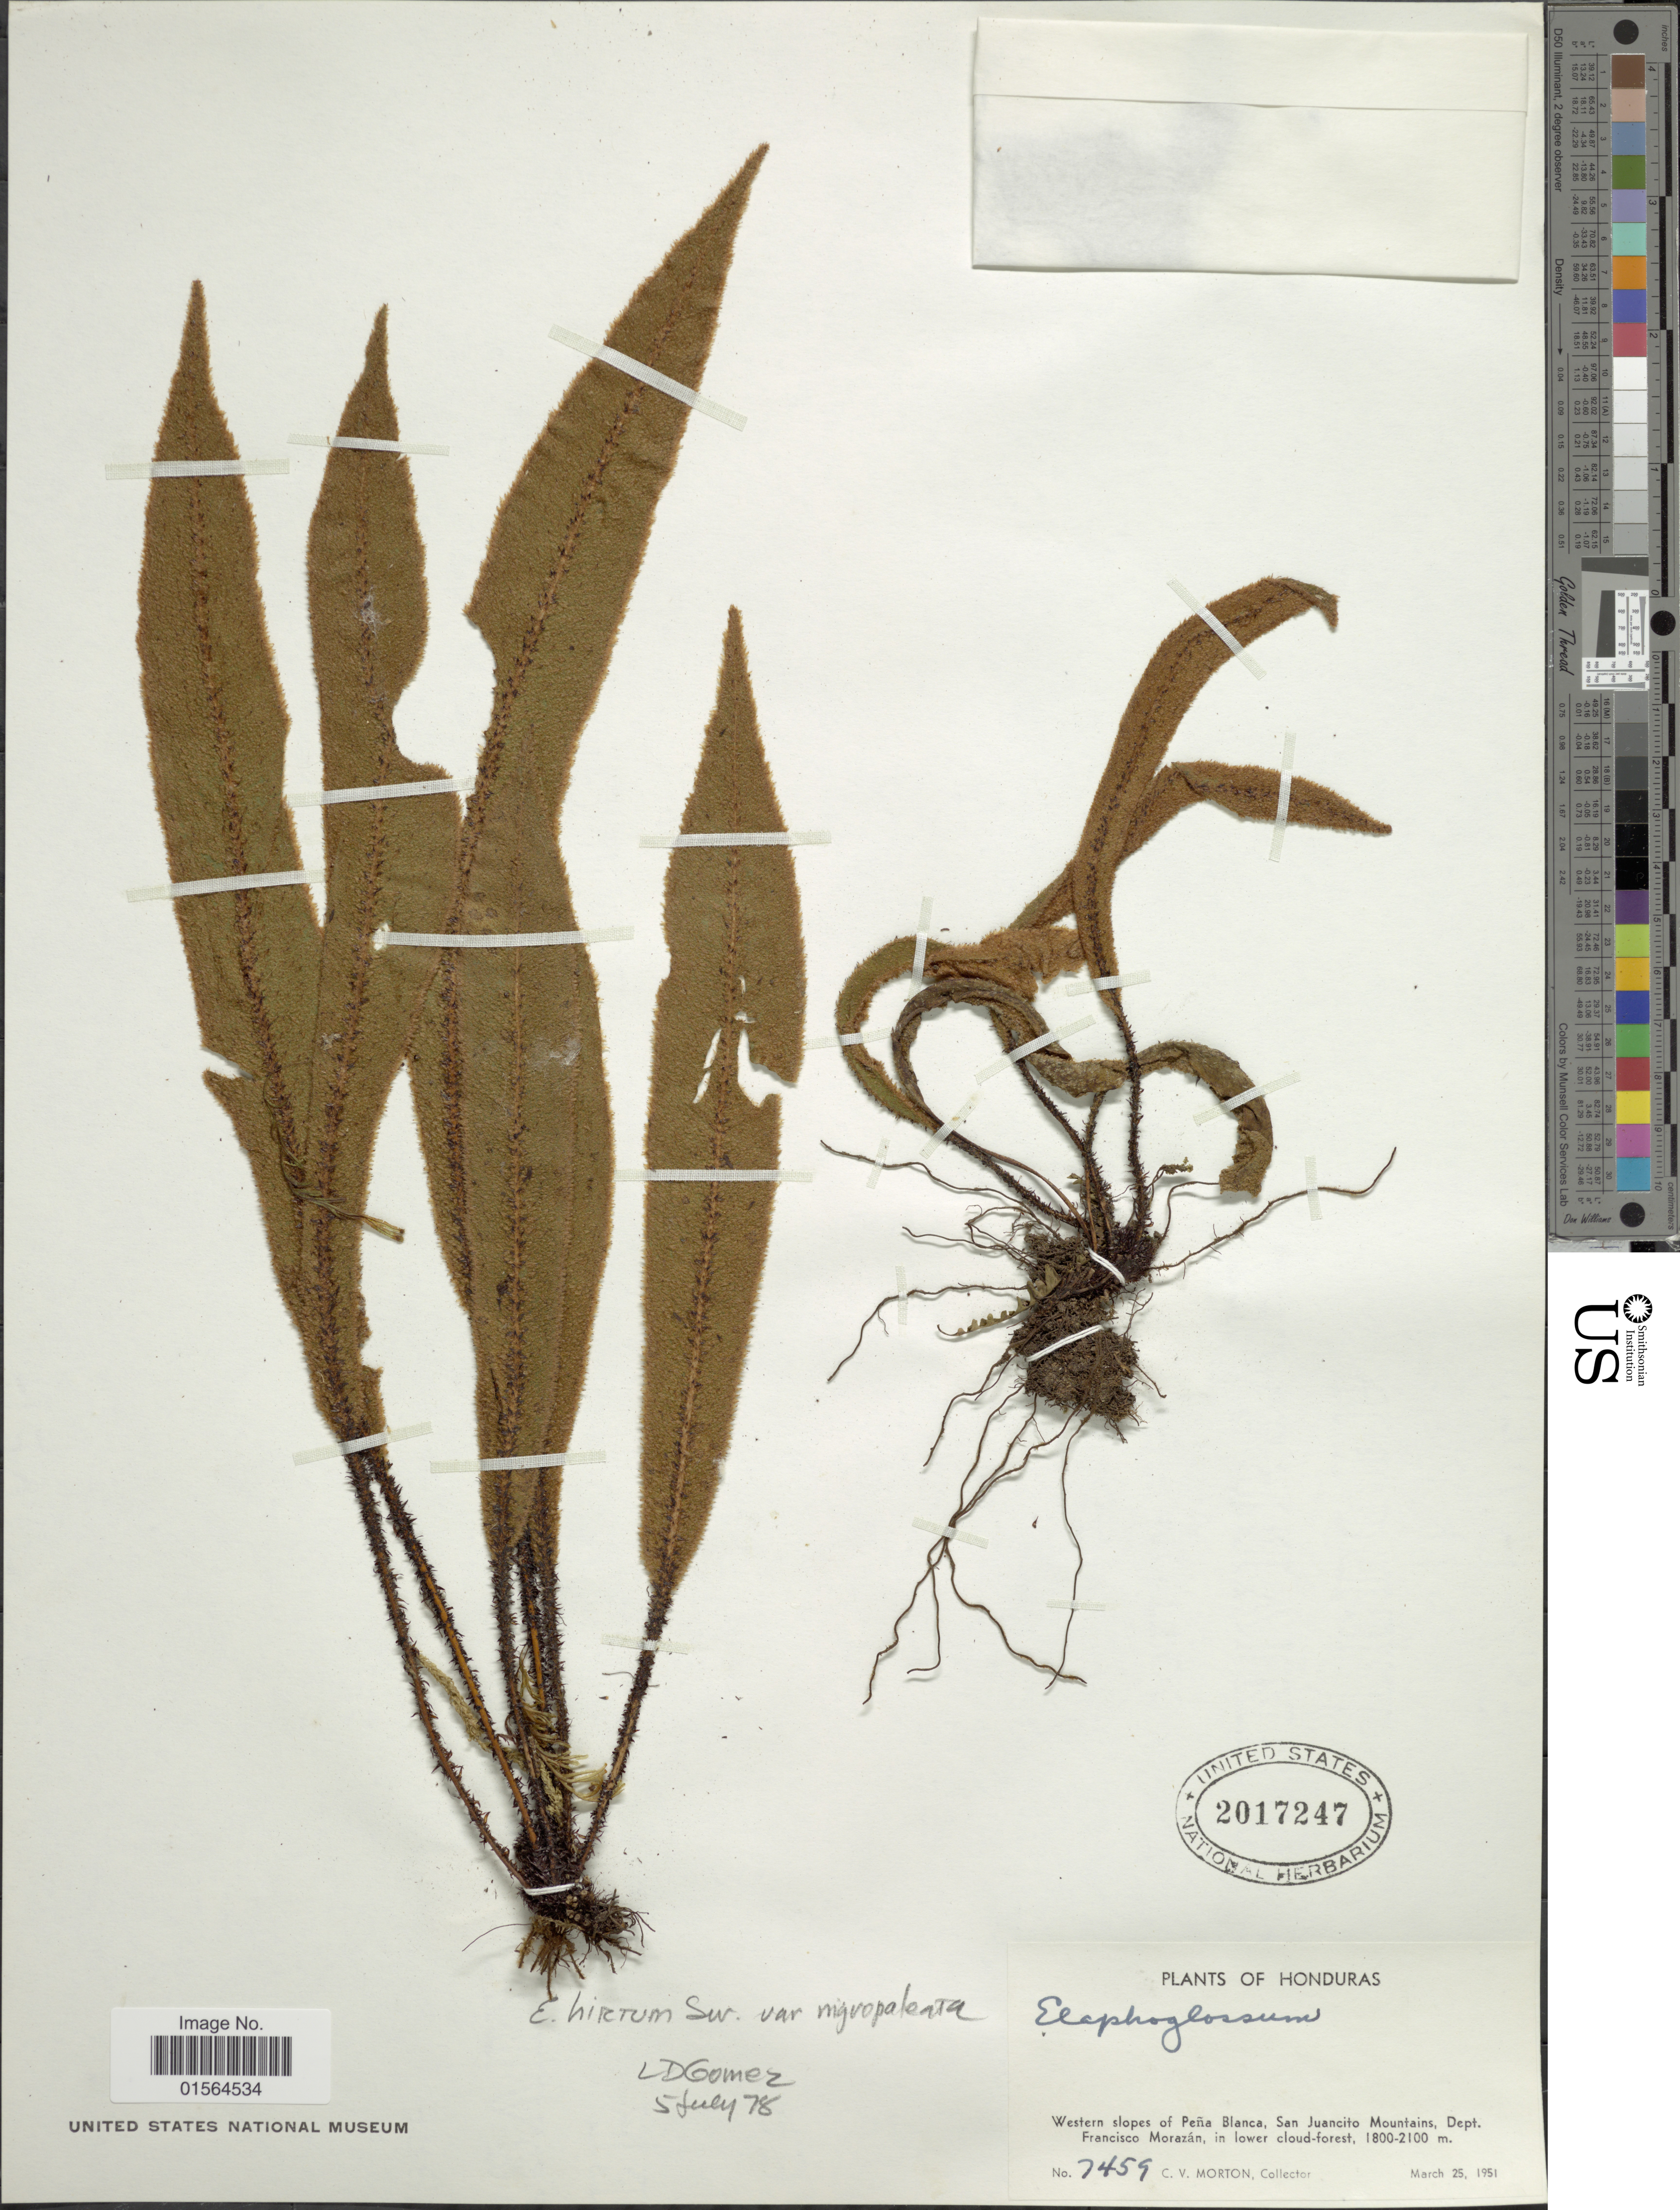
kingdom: Plantae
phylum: Tracheophyta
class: Polypodiopsida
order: Polypodiales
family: Dryopteridaceae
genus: Elaphoglossum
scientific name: Elaphoglossum paleaceum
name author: (Hook. & Grev.) Sledge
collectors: C. V. Morton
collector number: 7459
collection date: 1951-03-25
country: Honduras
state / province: Fco. Morazán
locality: Western slopes of Pena Blanca, San Juancito Mountains, in lower cloud forest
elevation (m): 1800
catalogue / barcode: US 2017247